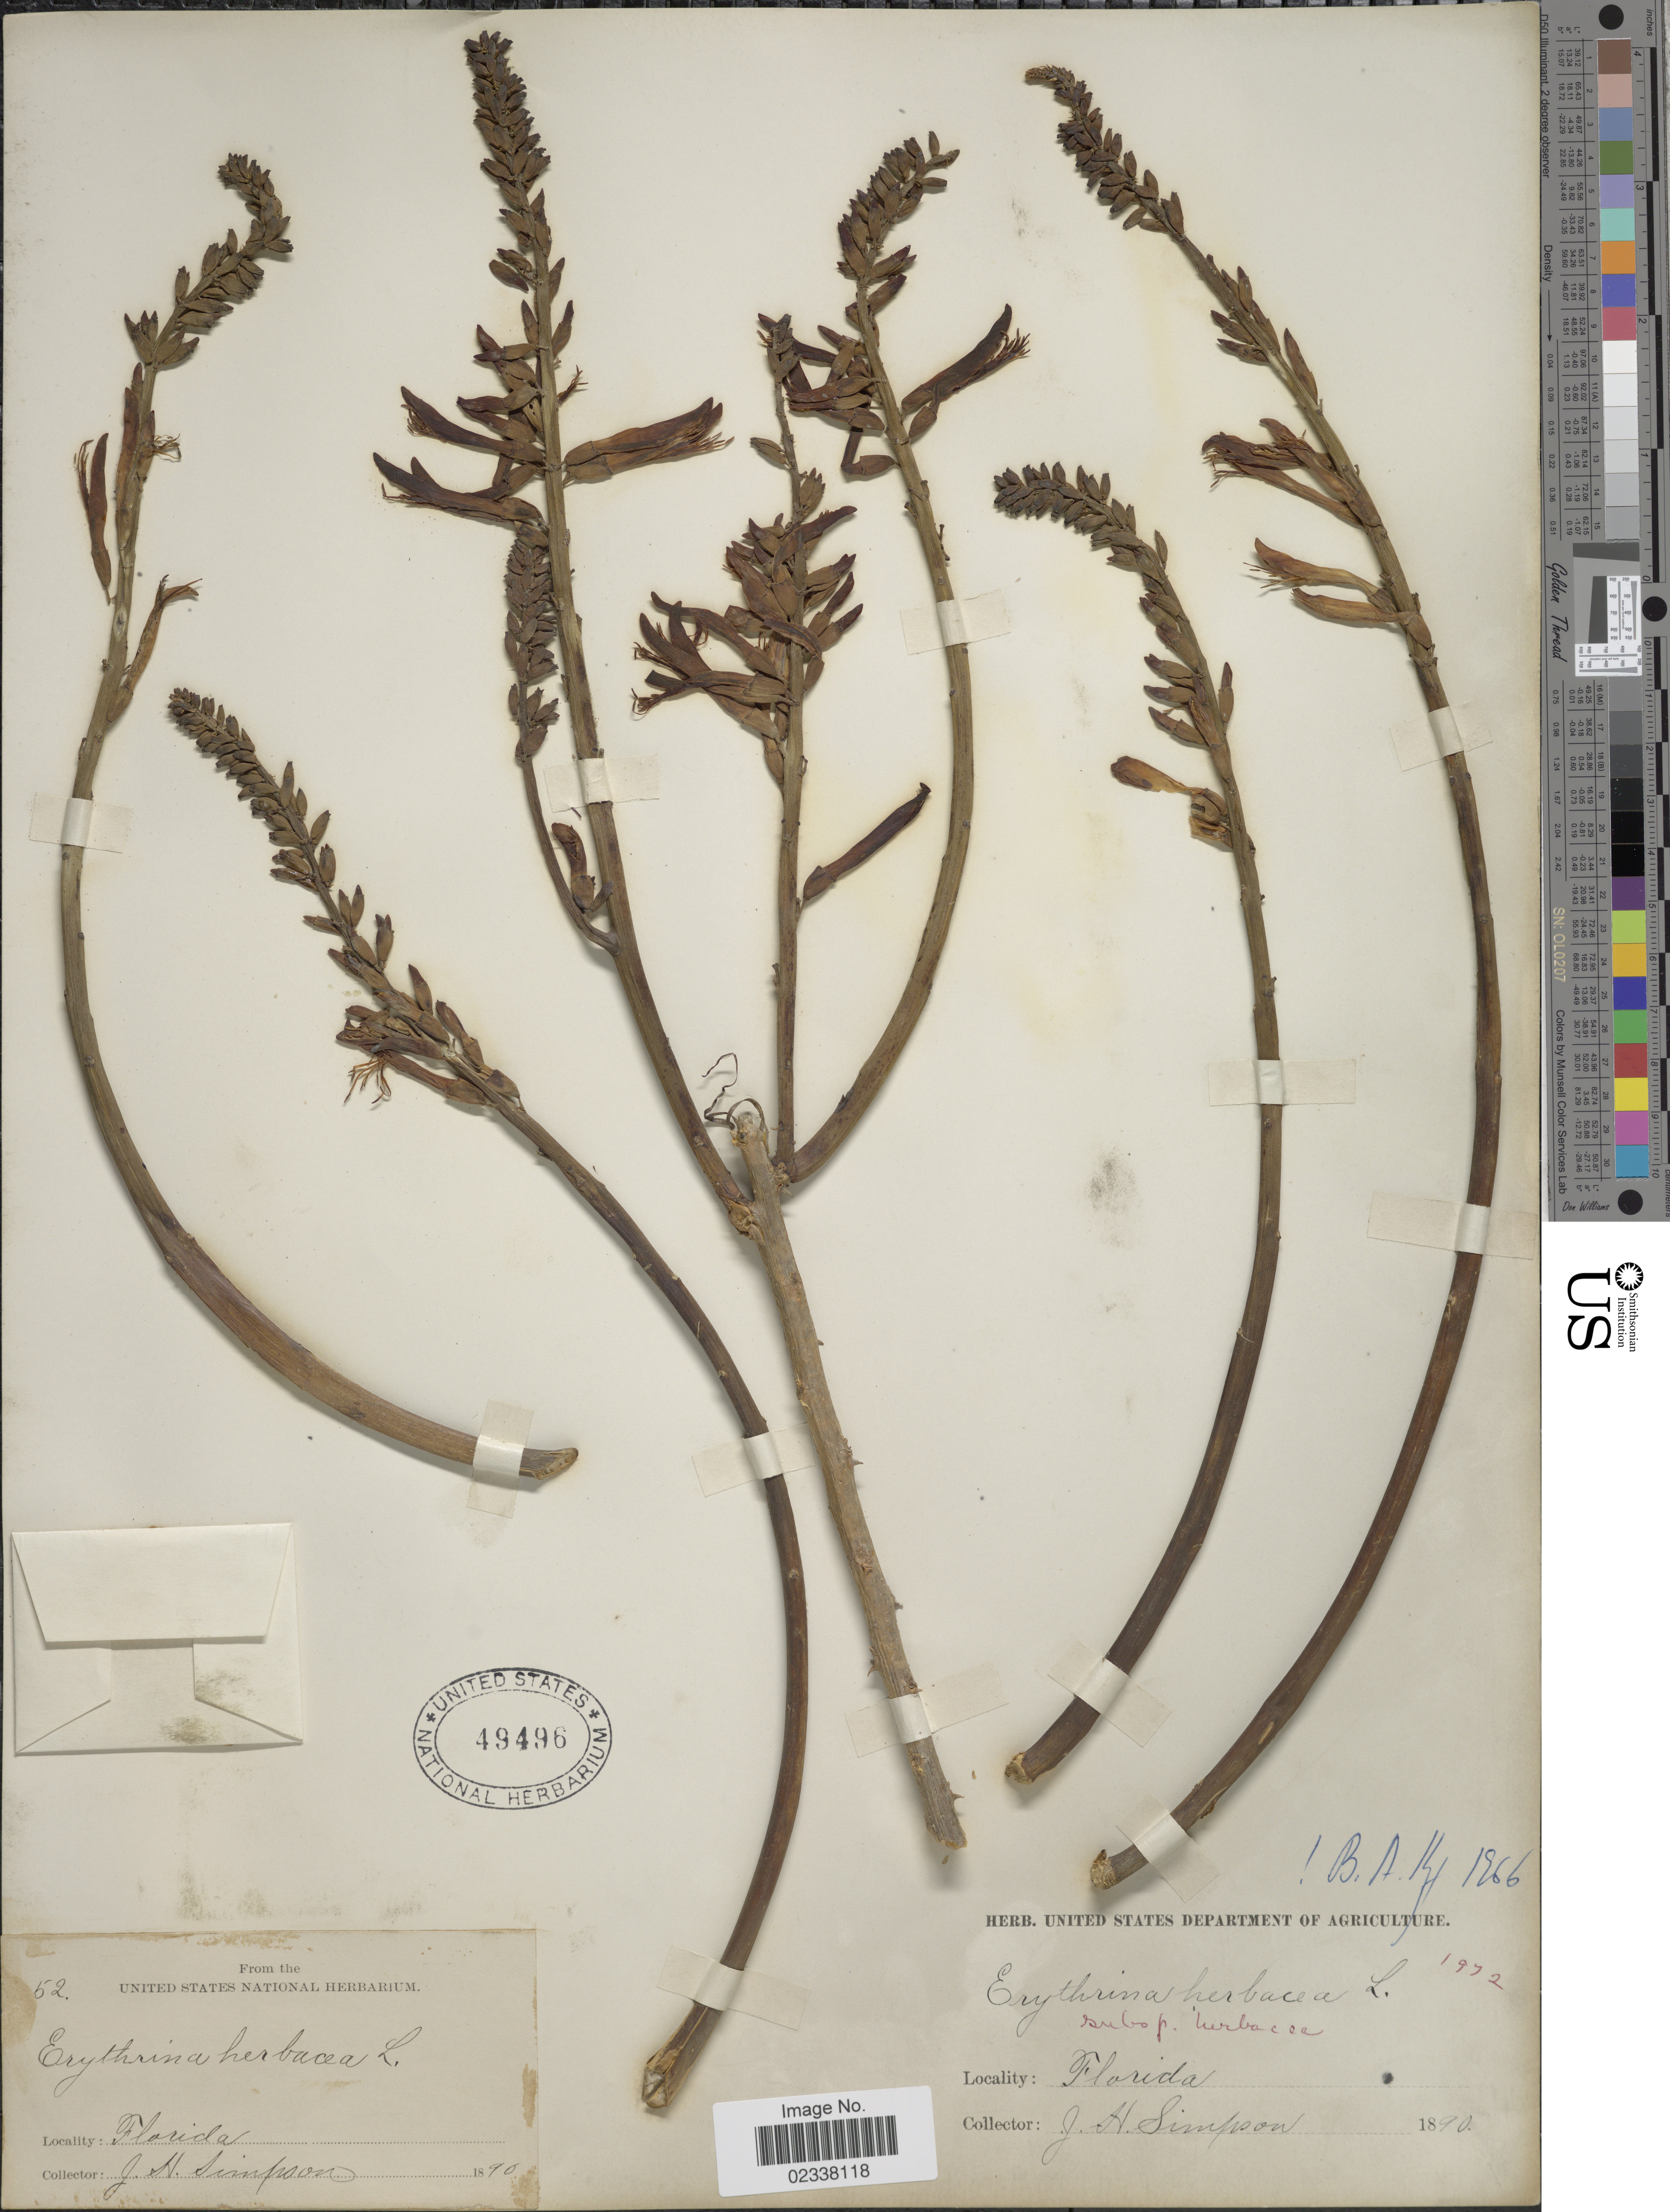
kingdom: Plantae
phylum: Tracheophyta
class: Magnoliopsida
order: Fabales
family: Fabaceae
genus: Erythrina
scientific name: Erythrina herbacea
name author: L.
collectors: J. H. Simpson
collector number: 52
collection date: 1890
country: United States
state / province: Florida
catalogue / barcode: US 49496